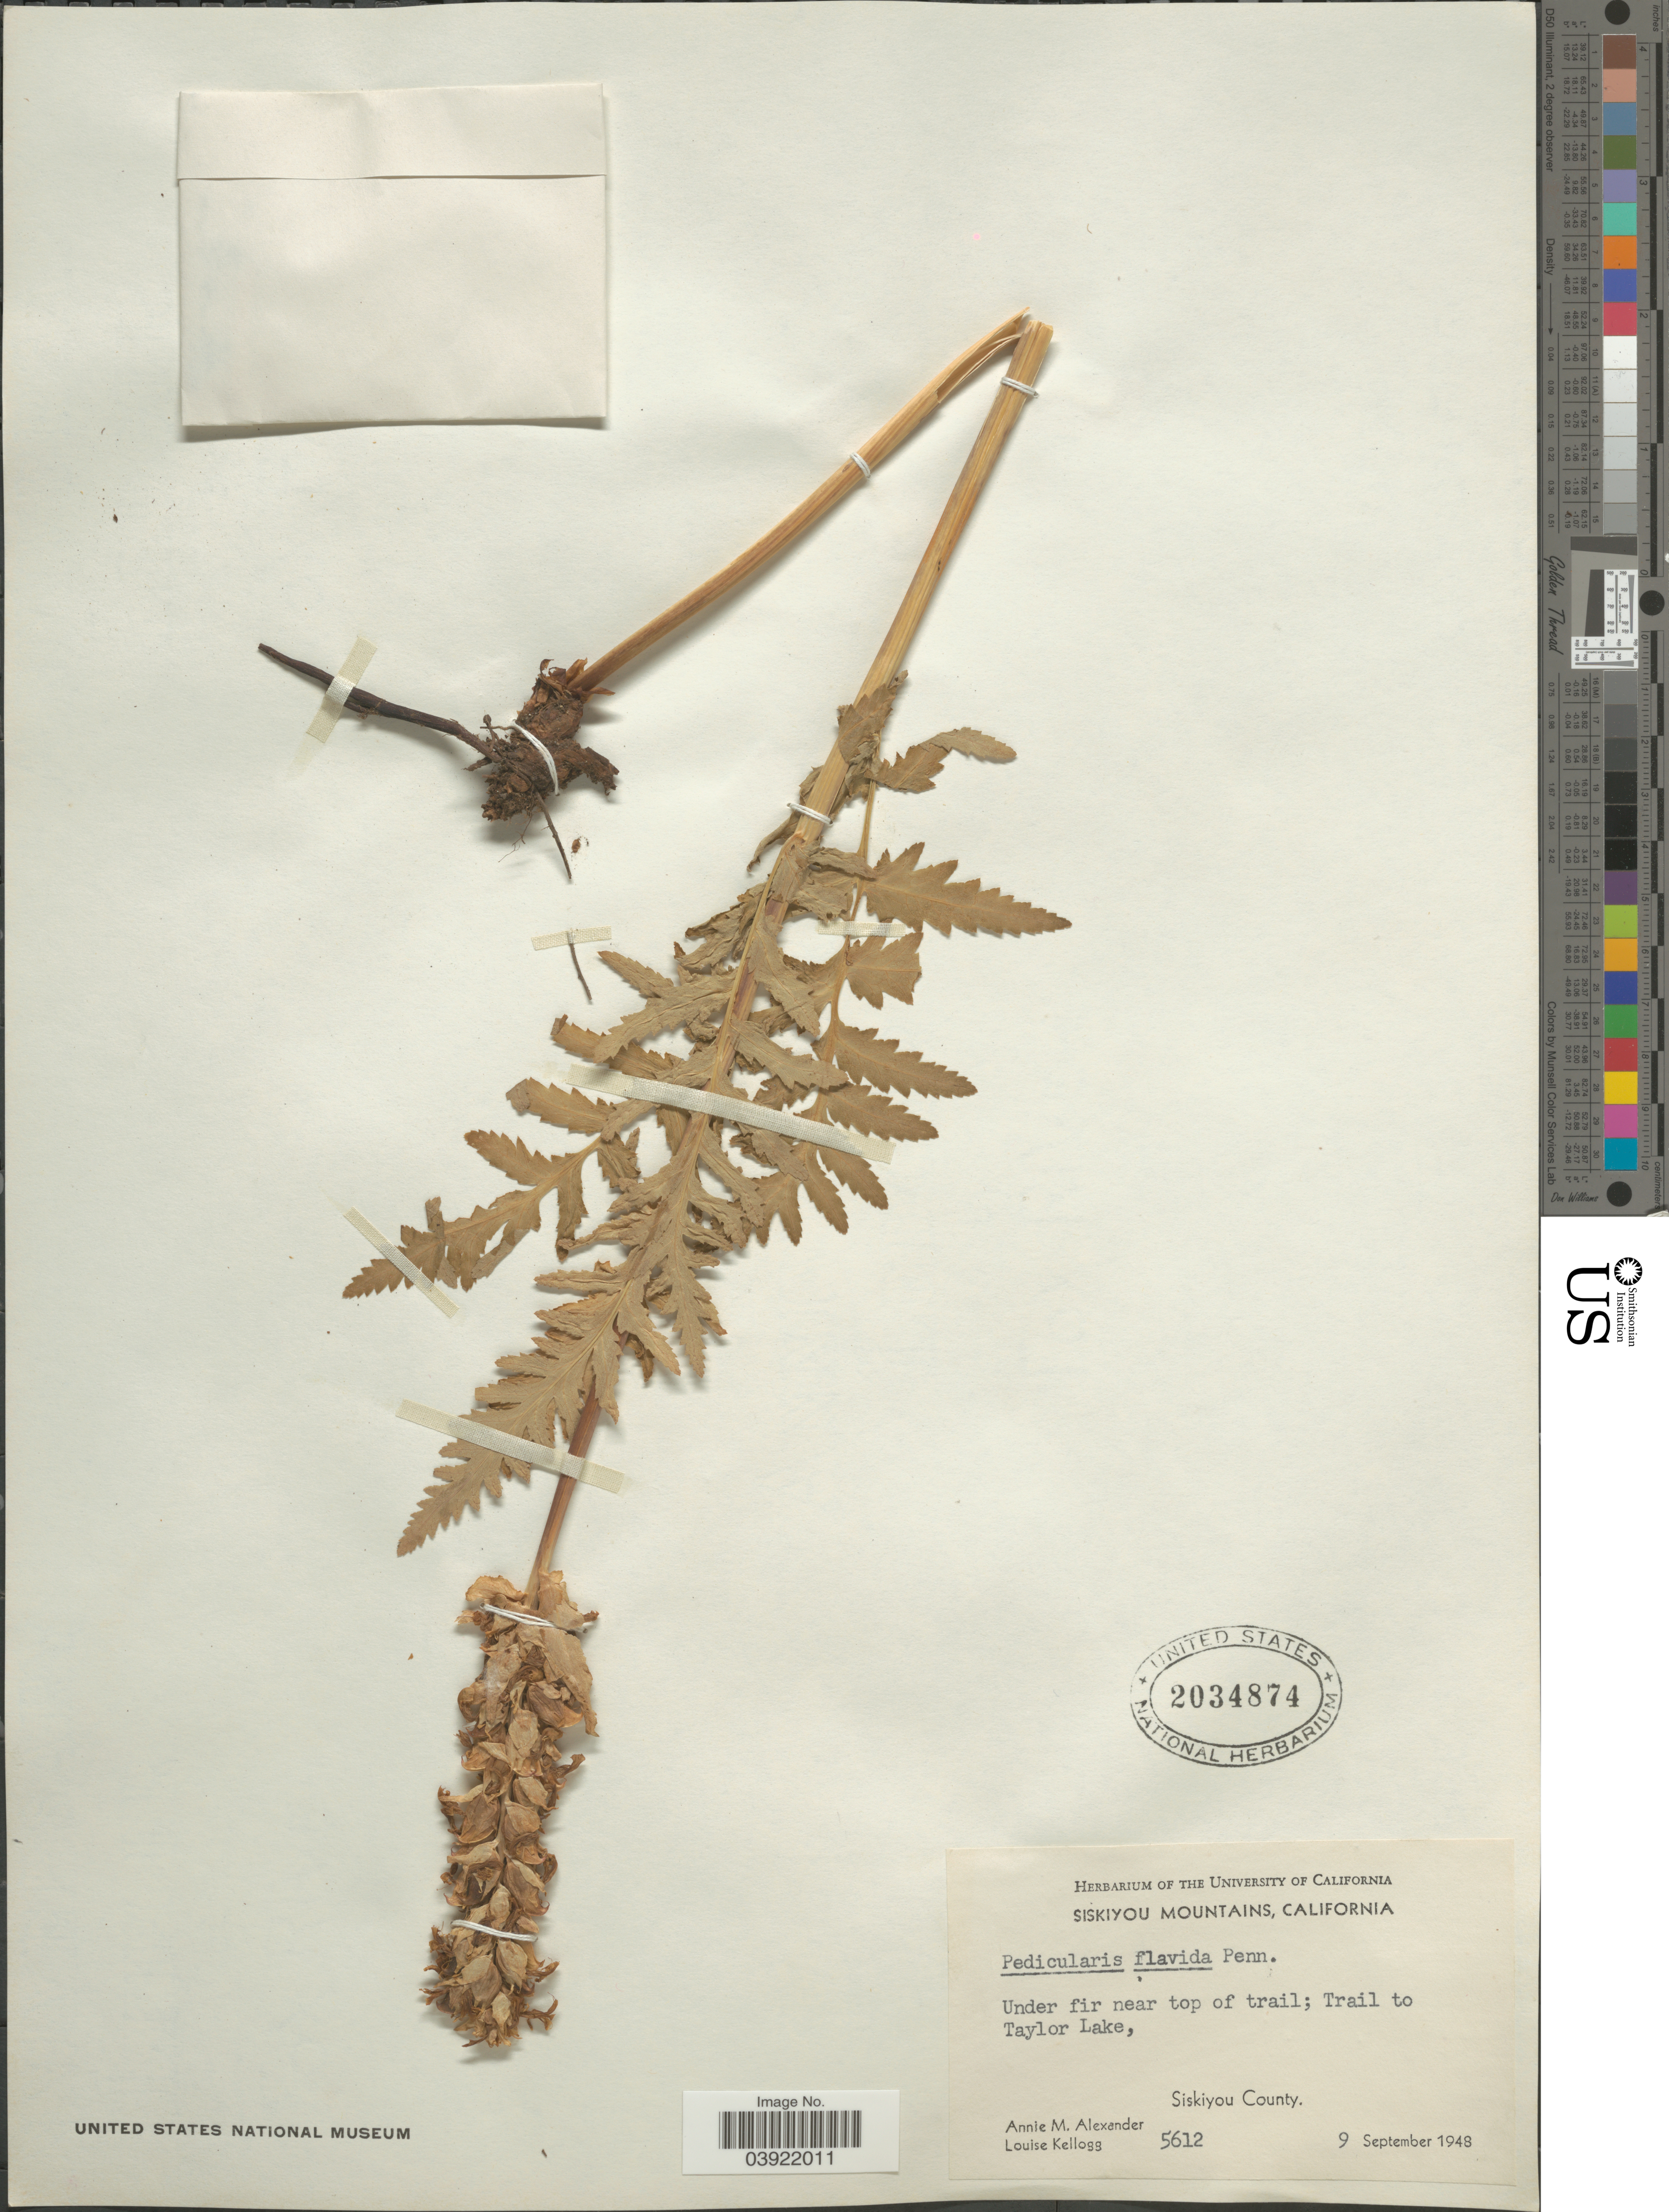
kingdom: Plantae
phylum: Tracheophyta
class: Magnoliopsida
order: Lamiales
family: Orobanchaceae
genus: Pedicularis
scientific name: Pedicularis flavida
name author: Pennell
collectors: A. M. Alexander & L. Kellogg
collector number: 5612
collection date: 1948-09-09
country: United States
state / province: California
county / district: Siskiyou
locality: Sisikiyou Mountains. Under fir near top of trail; Trail to Taylor Lake, Siskiyou County.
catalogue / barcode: US 2034874